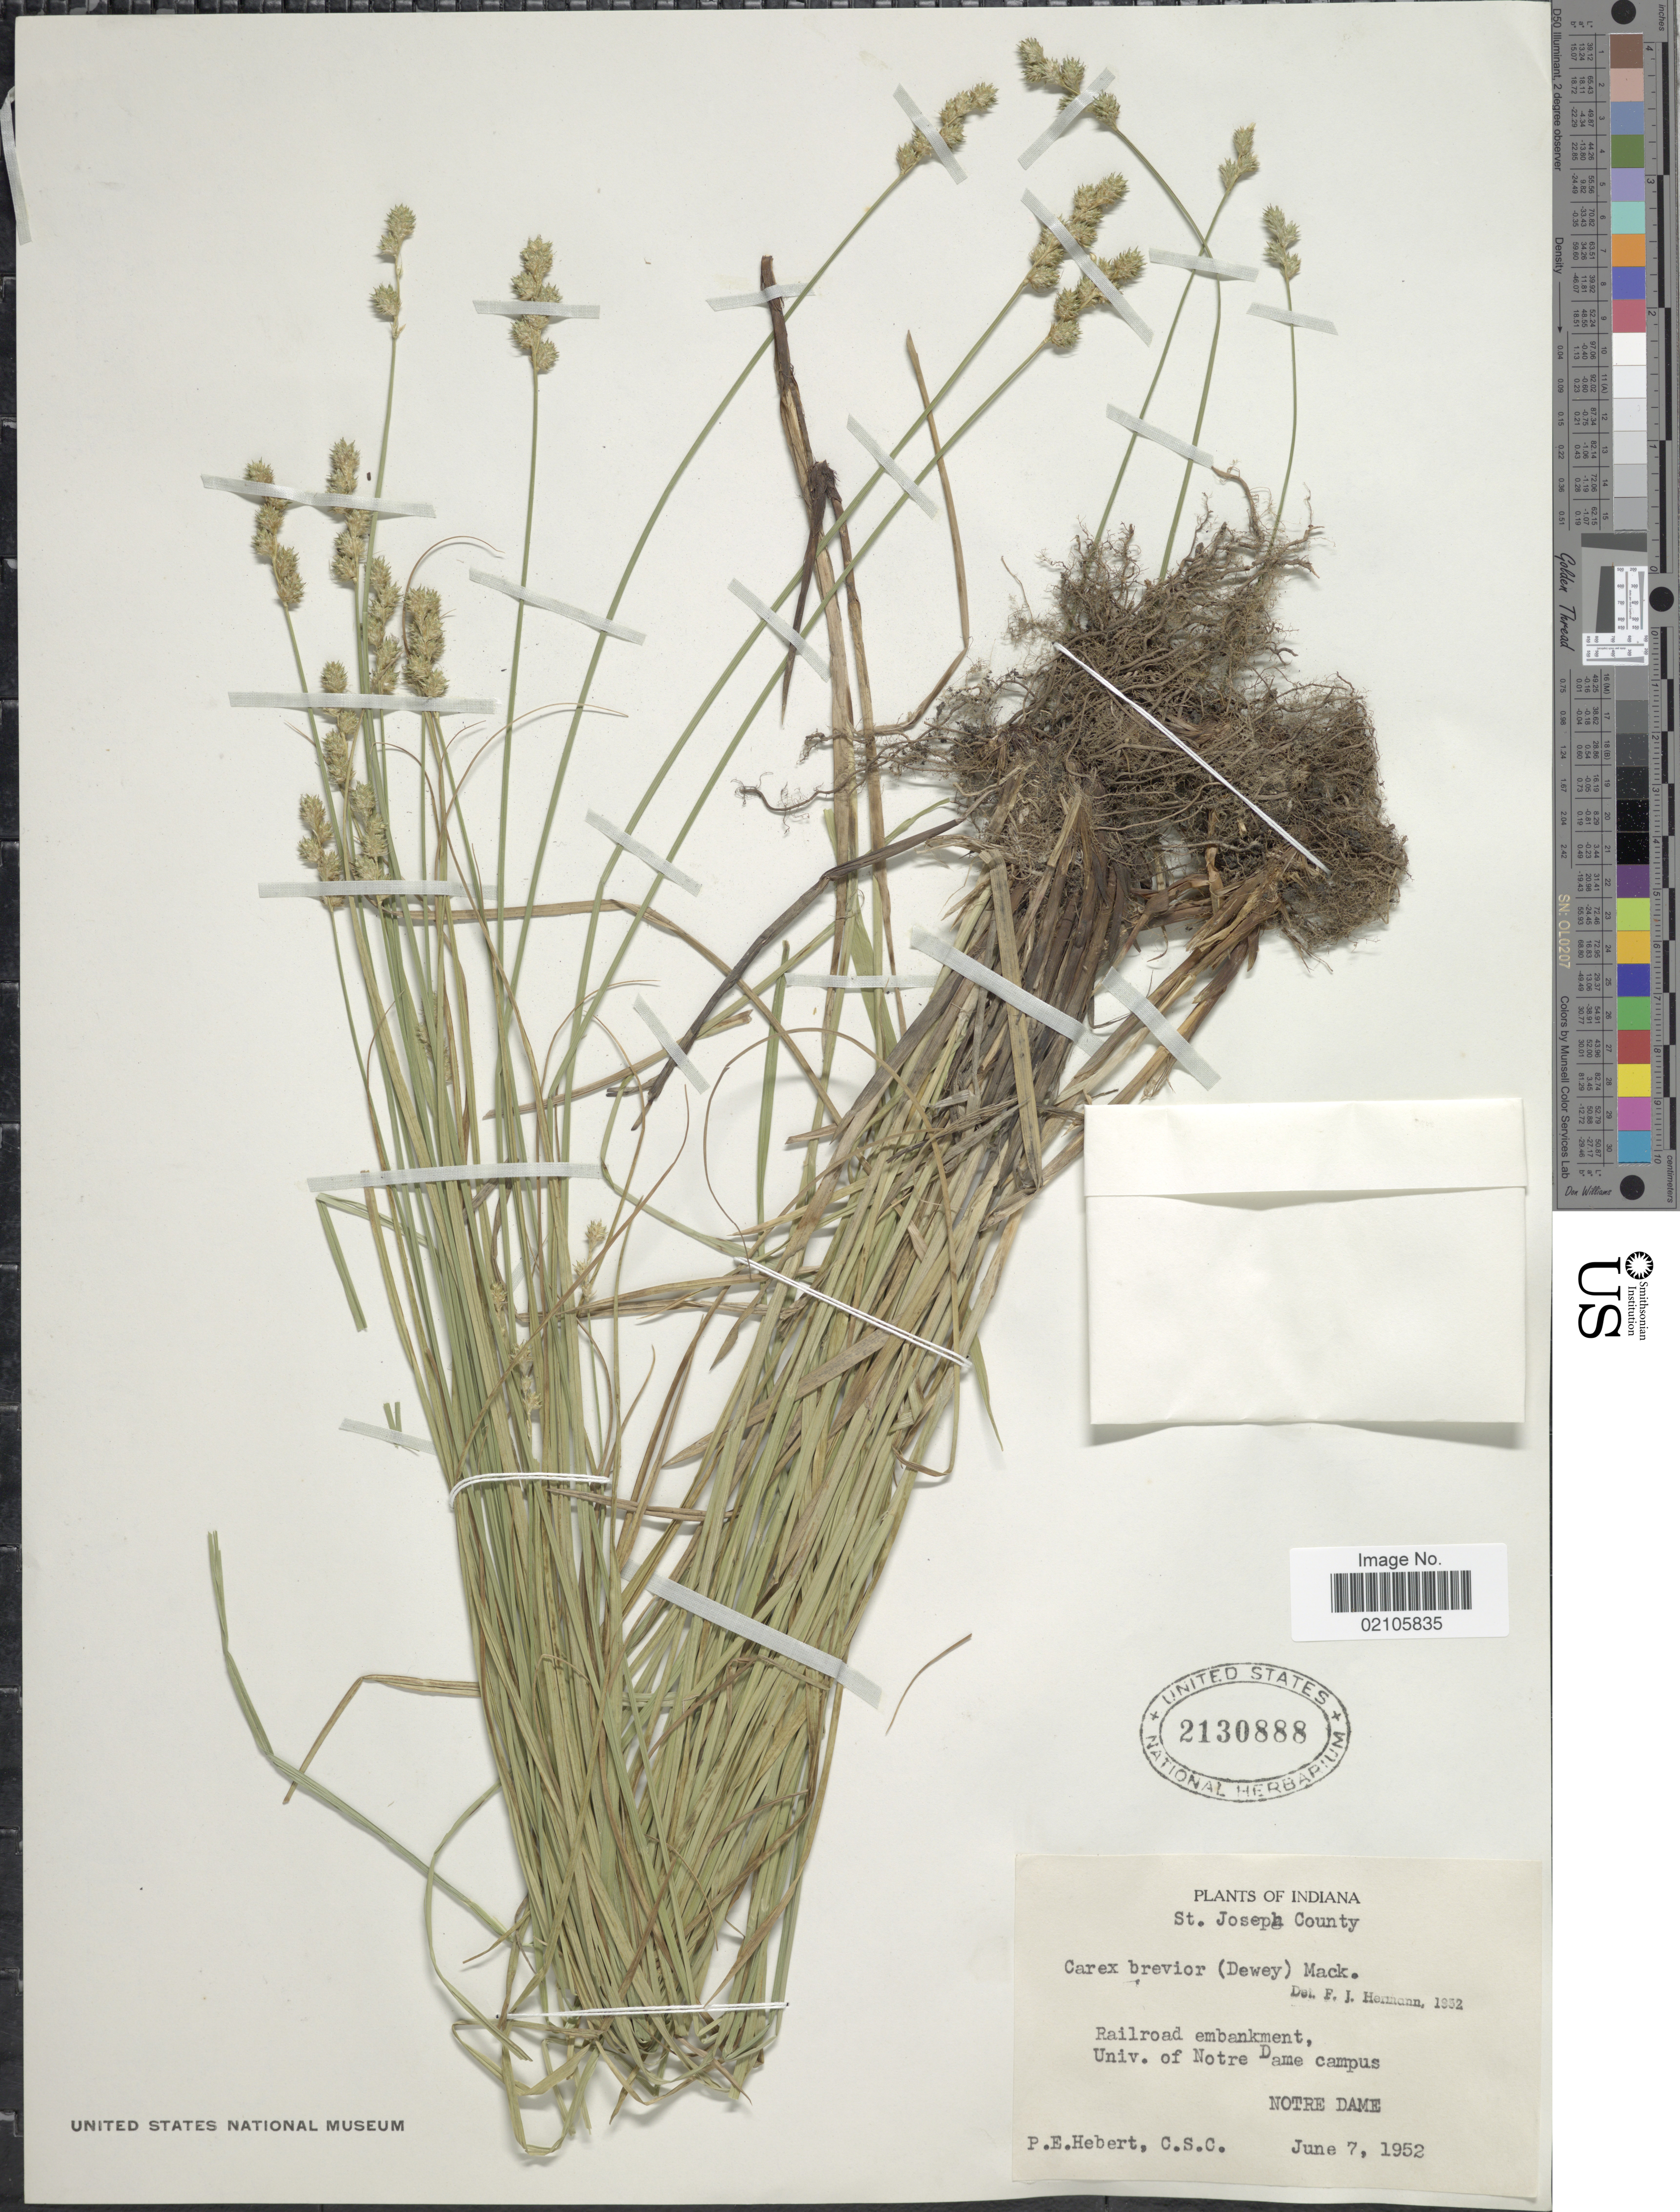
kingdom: Plantae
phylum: Tracheophyta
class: Liliopsida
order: Poales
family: Cyperaceae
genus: Carex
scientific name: Carex brevior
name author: (Dewey) Mack. ex Lunell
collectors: P. Hebert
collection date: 1952-06-07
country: United States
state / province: Indiana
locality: St. Joseph County, Railroad embankment, Univ. of Notre Dame Campus, Notre Dame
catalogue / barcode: US 2130888